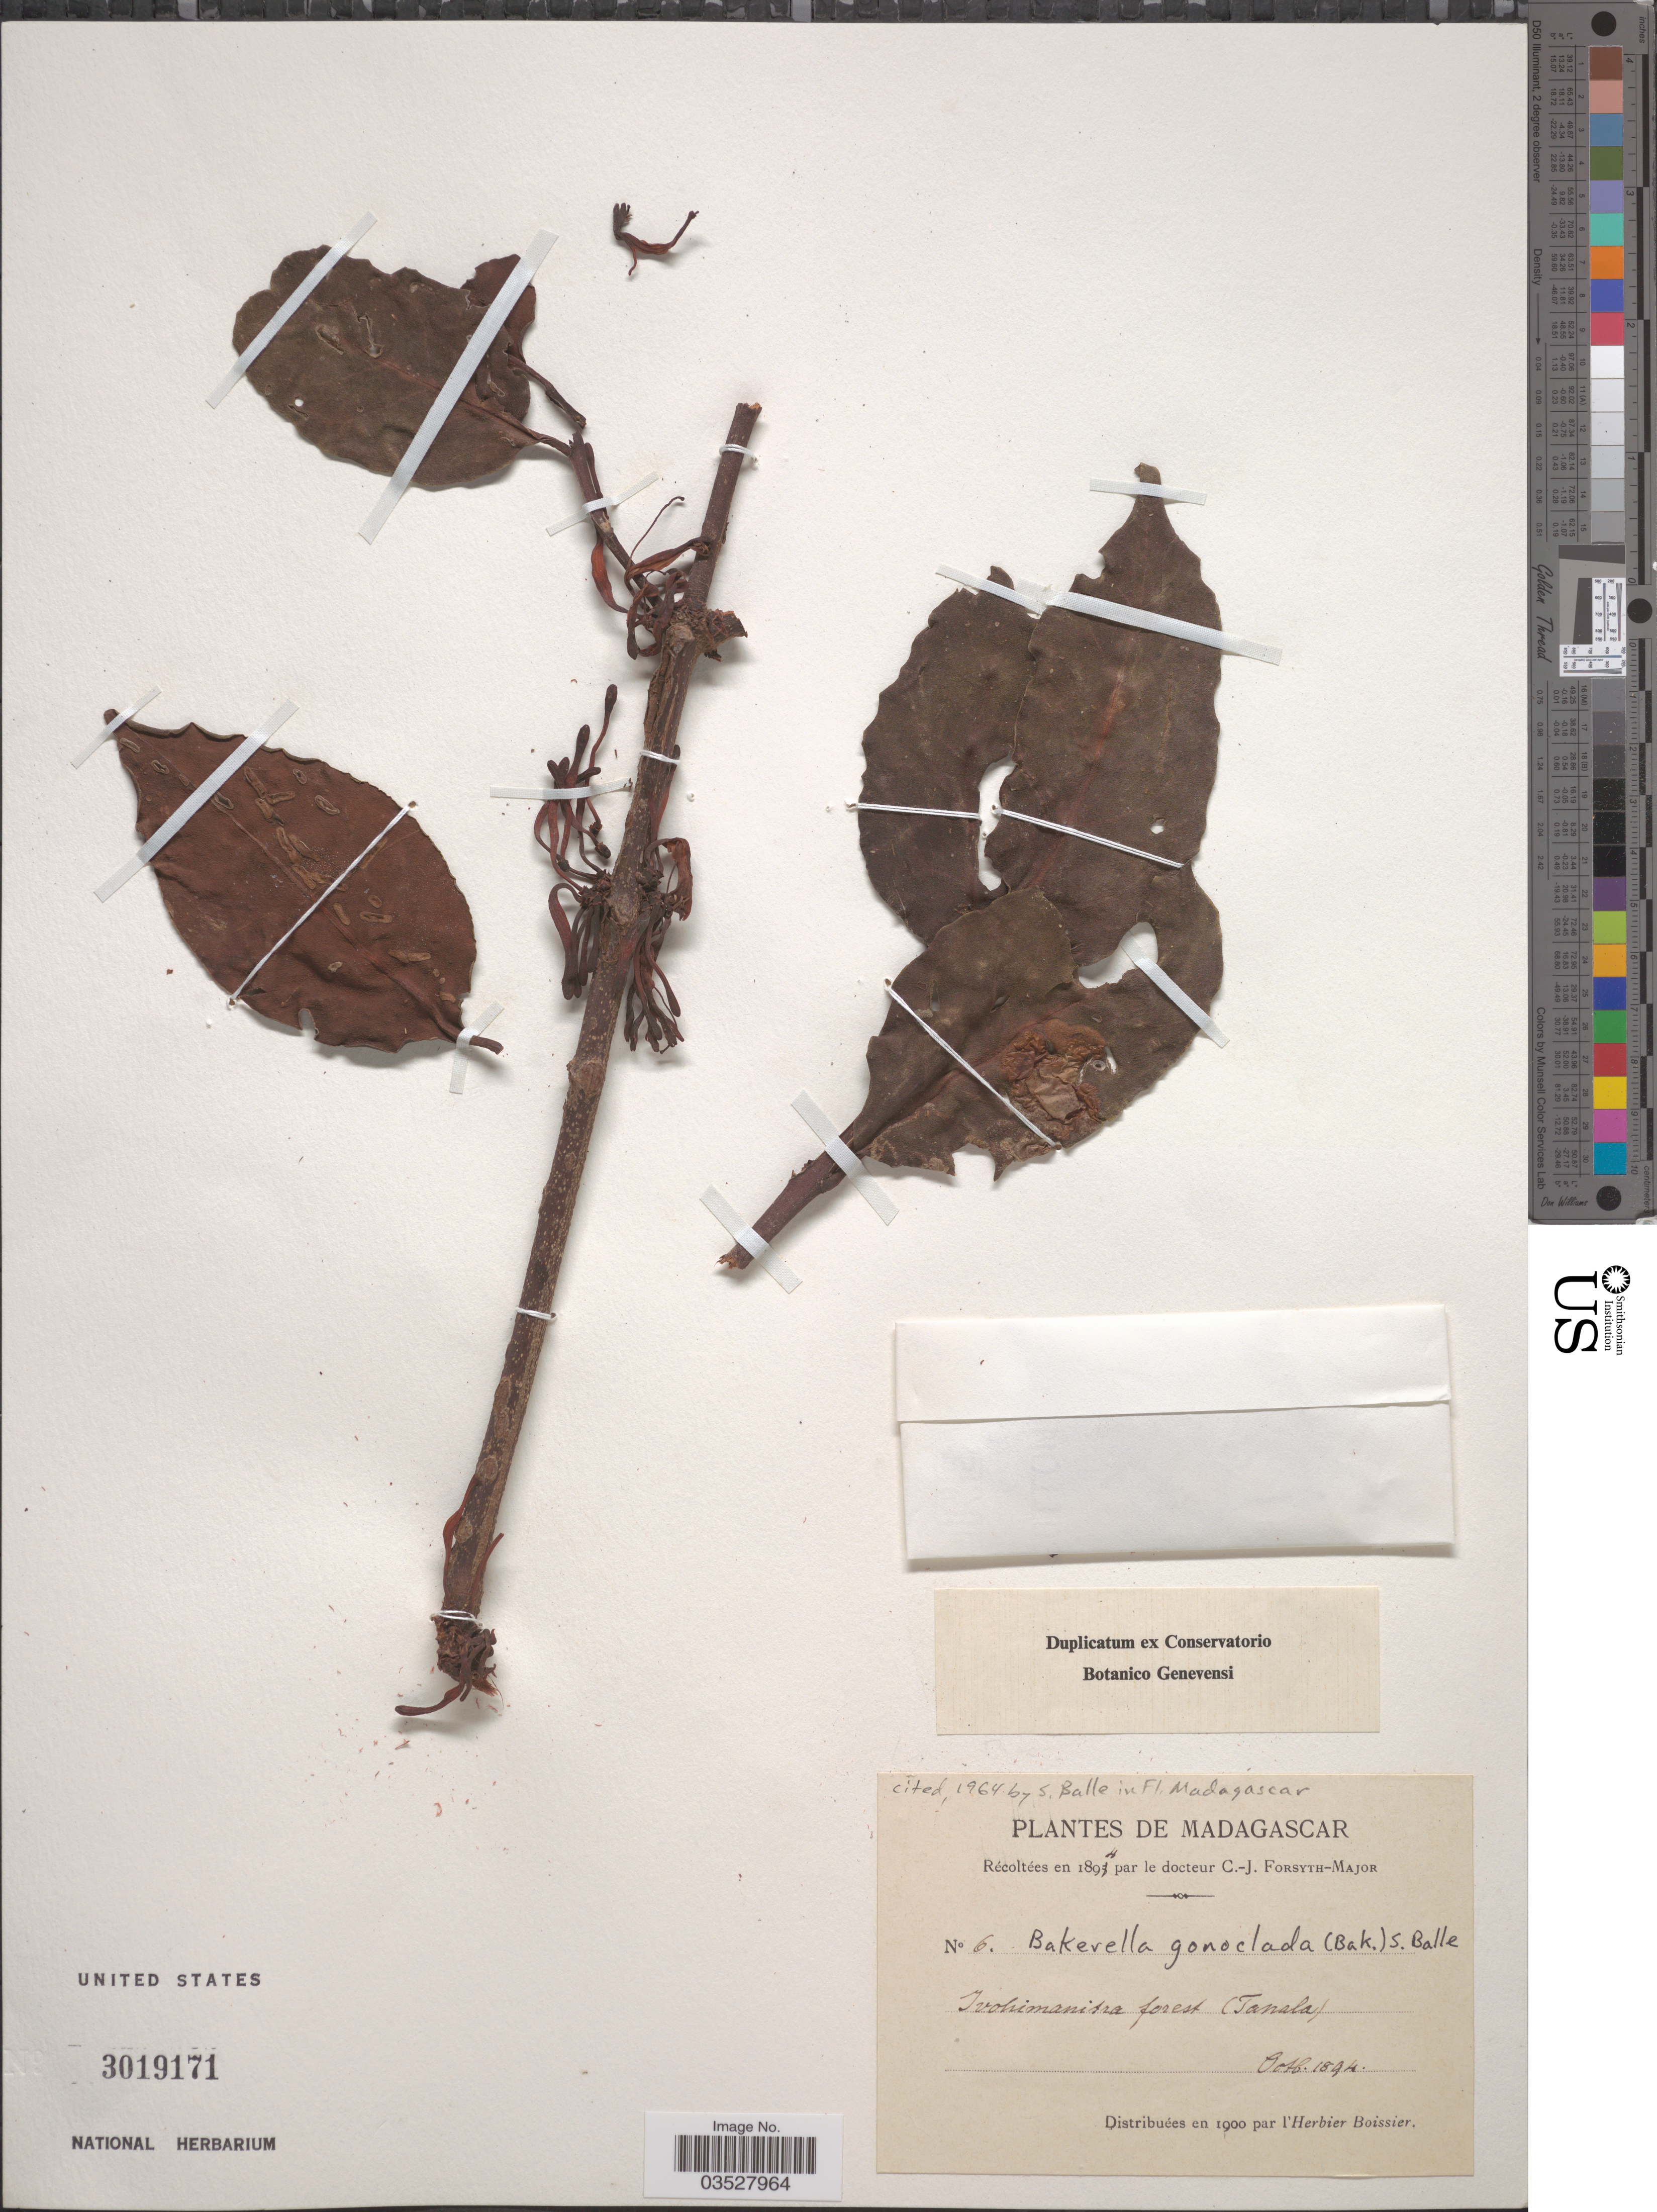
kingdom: Plantae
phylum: Tracheophyta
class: Magnoliopsida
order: Santalales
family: Loranthaceae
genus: Bakerella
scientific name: Bakerella gonoclada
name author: (Baker) Balle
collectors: C. I. Forsyth-Major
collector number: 6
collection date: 1894-10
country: Madagascar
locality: Tvohimanitra forest (Tanala).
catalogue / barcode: US 3019171